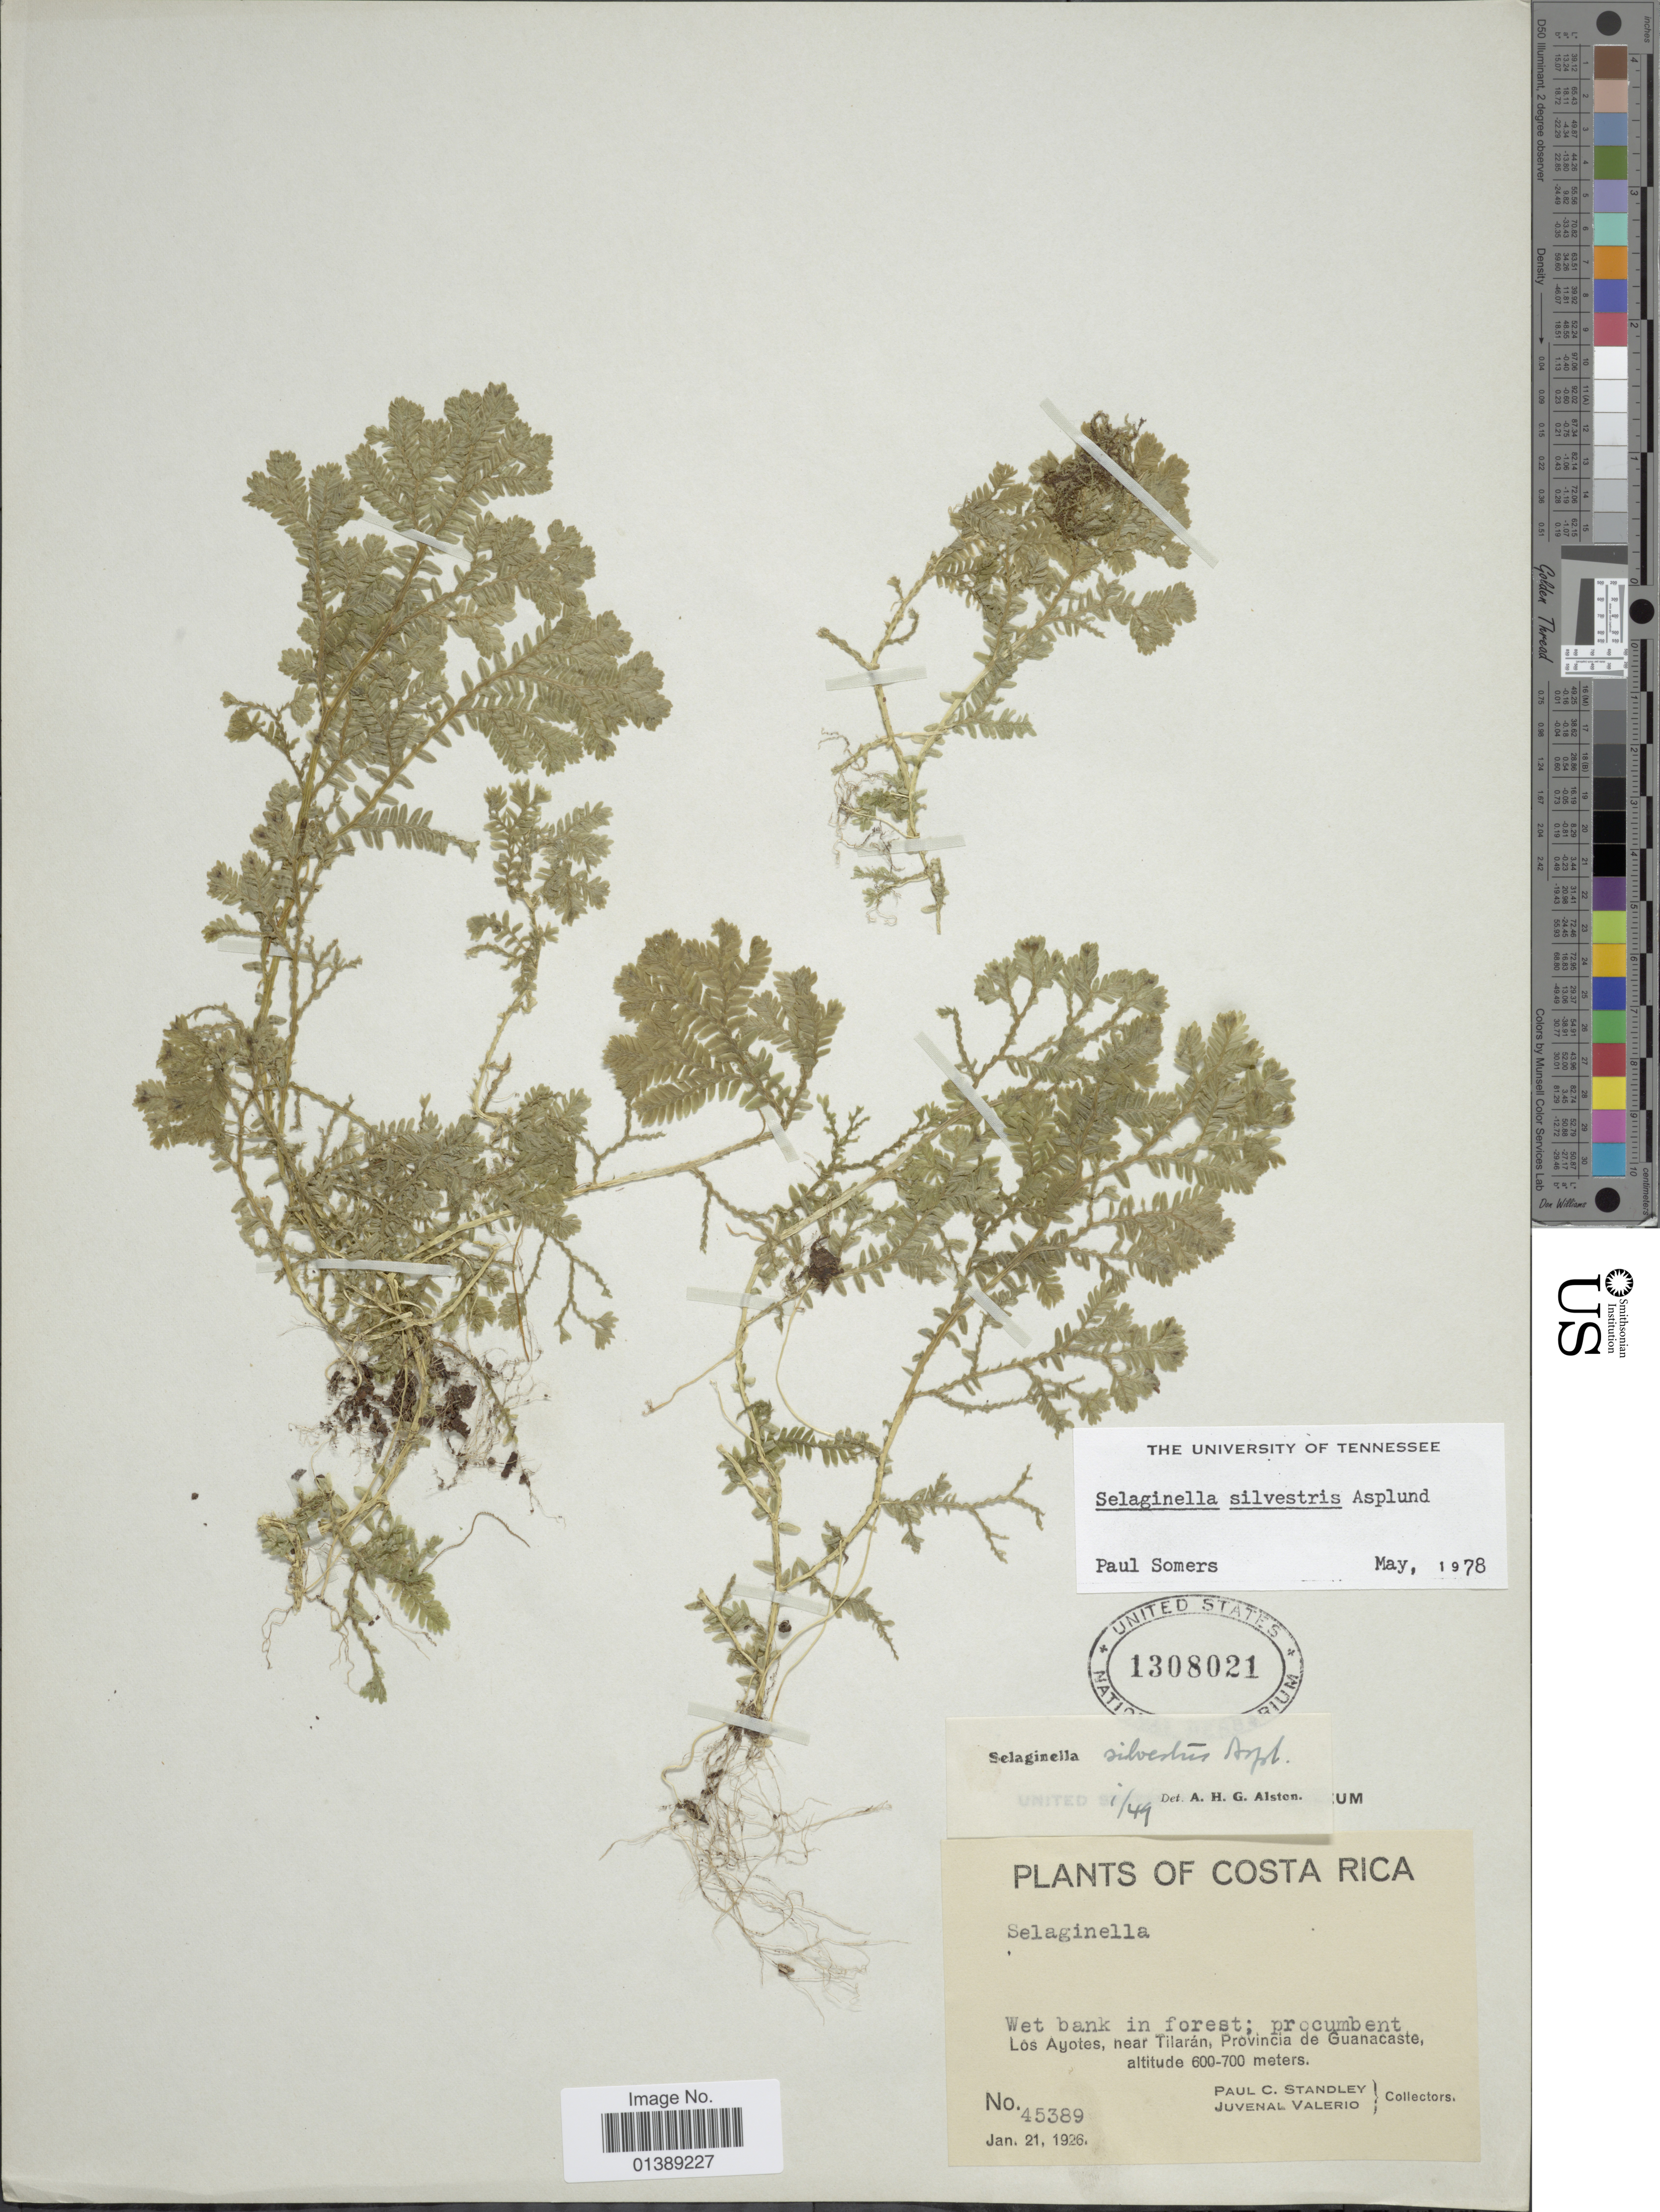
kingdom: Plantae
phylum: Tracheophyta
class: Lycopodiopsida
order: Selaginellales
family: Selaginellaceae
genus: Selaginella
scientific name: Selaginella silvestris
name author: Aspl.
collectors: P. C. Standley & J. Valerio R.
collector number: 45389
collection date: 1926-01-21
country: Costa Rica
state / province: Guanacaste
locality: Los Ayotes, near Tilarán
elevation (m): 600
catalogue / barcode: US 1308021